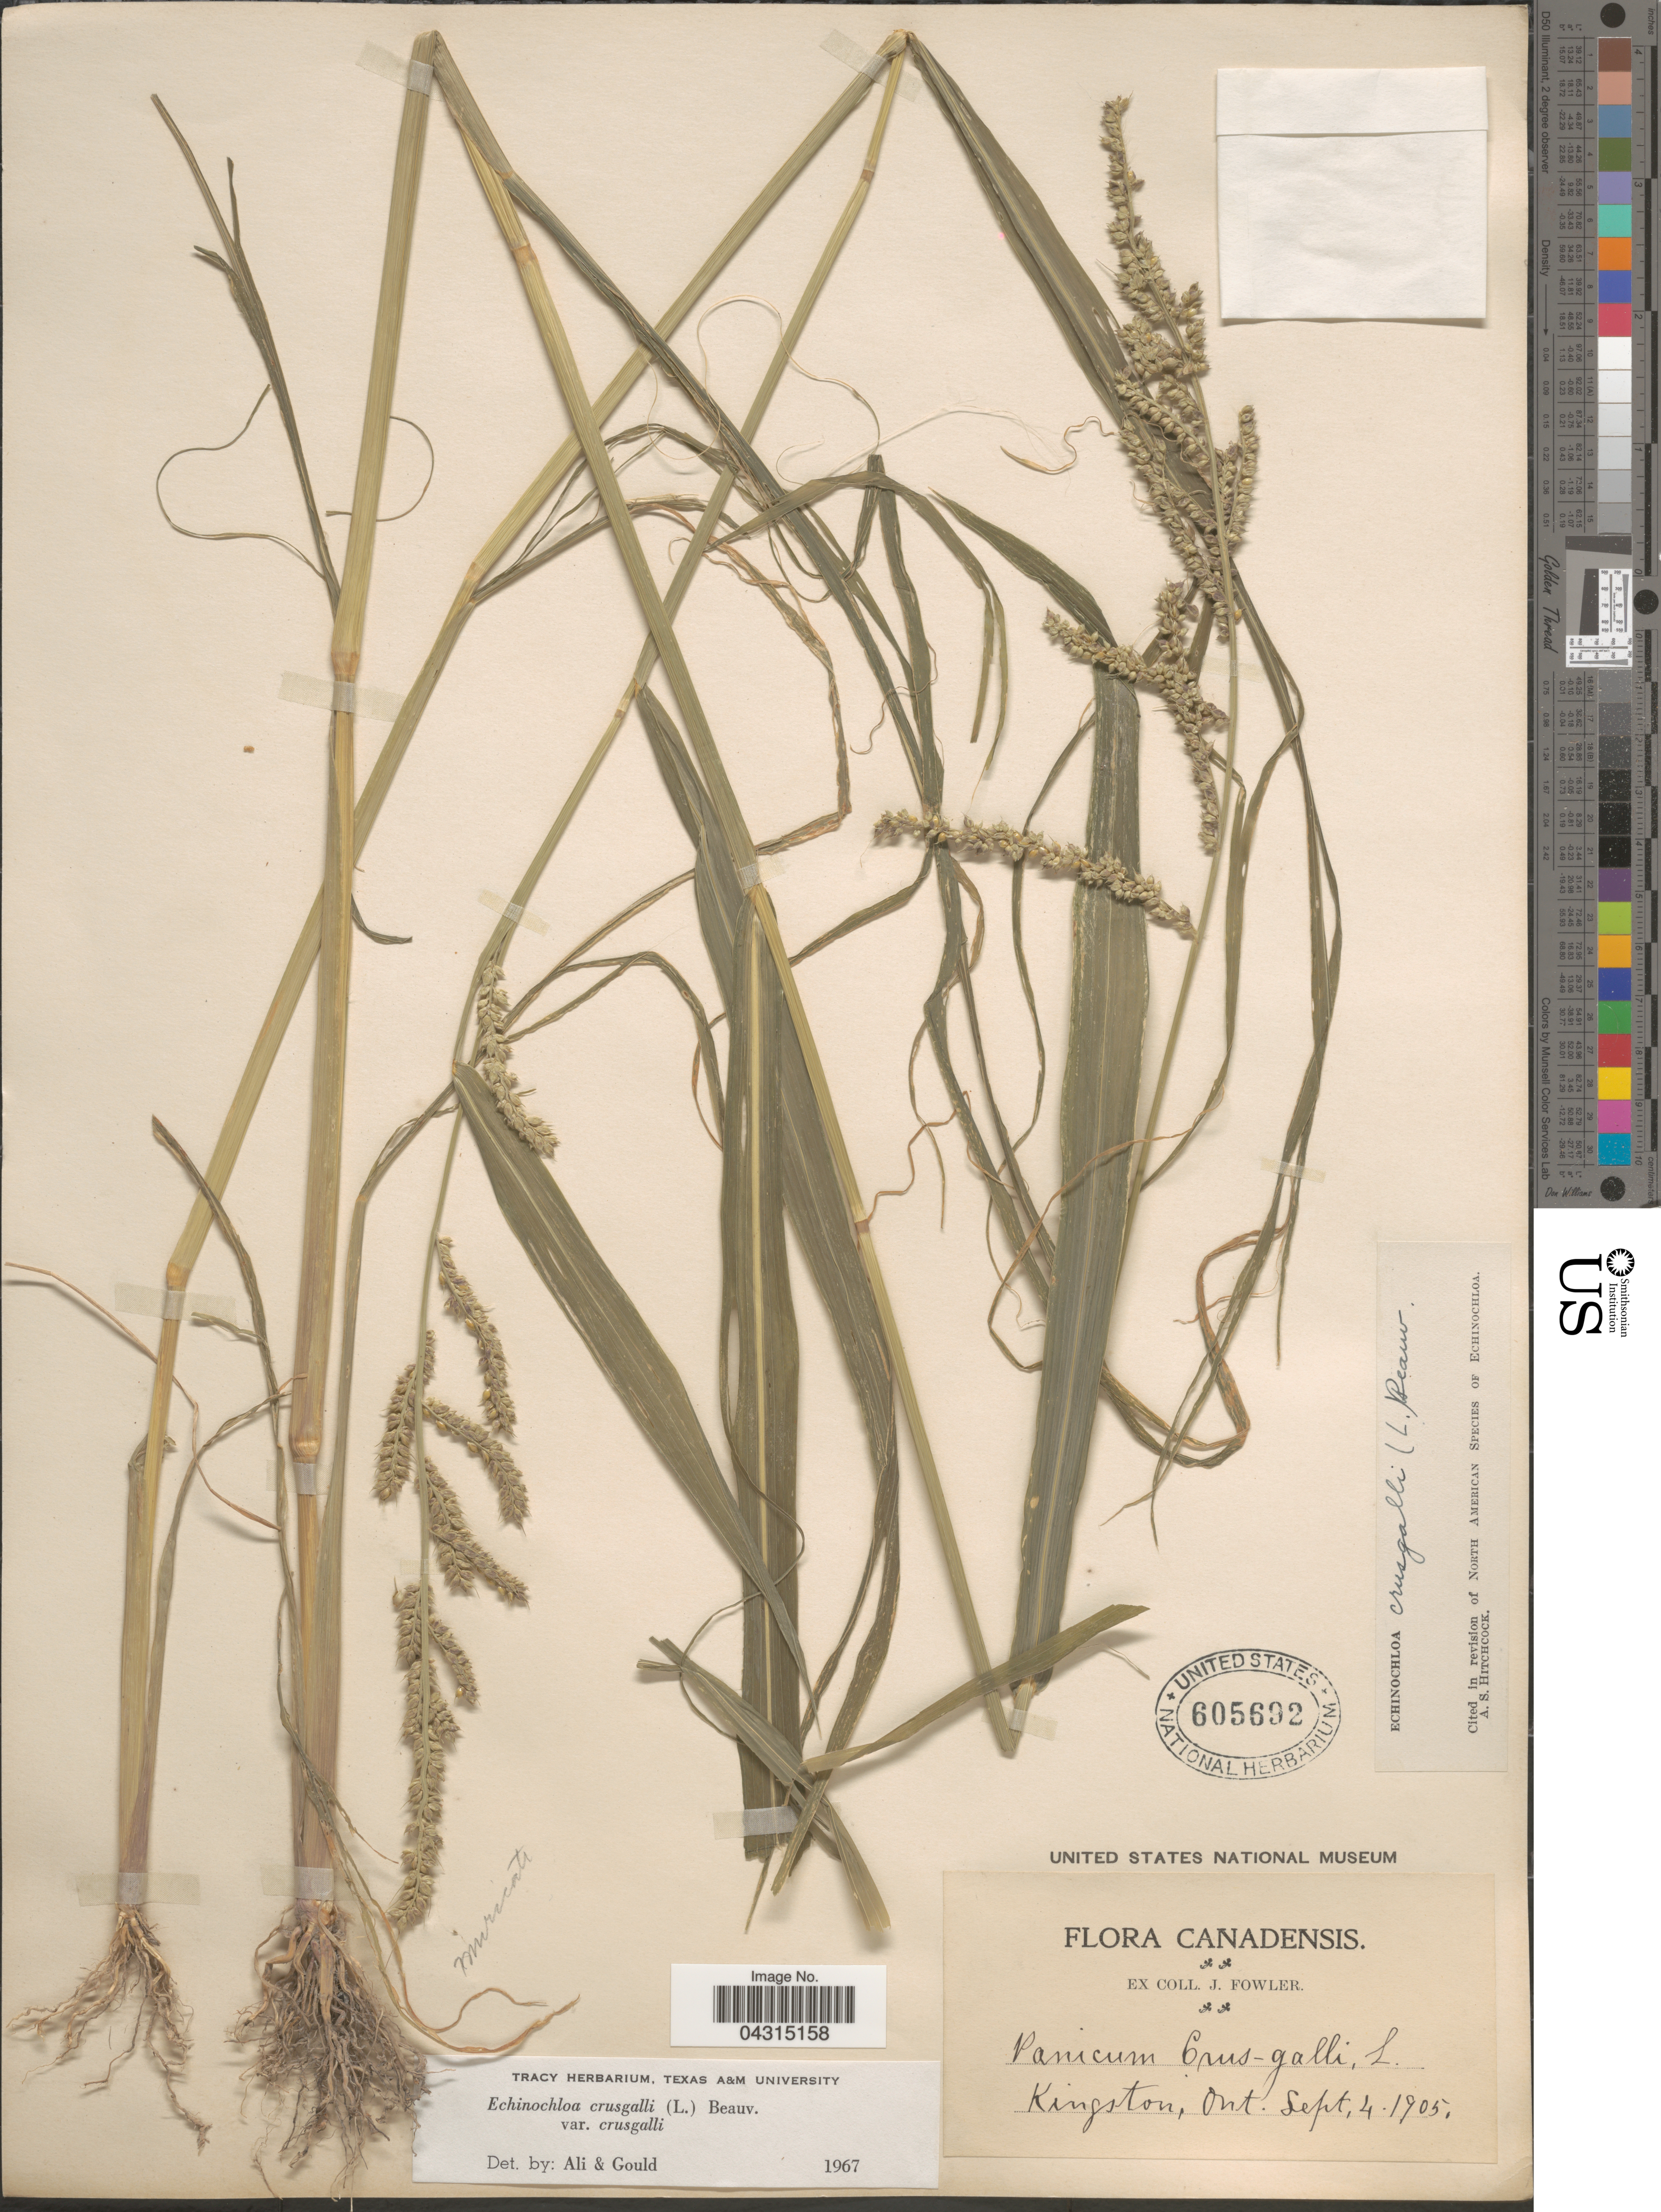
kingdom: Plantae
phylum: Tracheophyta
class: Liliopsida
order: Poales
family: Poaceae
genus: Echinochloa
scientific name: Echinochloa crus-galli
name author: (L.) P. Beauv.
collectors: J. Fowler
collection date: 1905-09-04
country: Canada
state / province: Ontario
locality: Kingston.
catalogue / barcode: US 605692